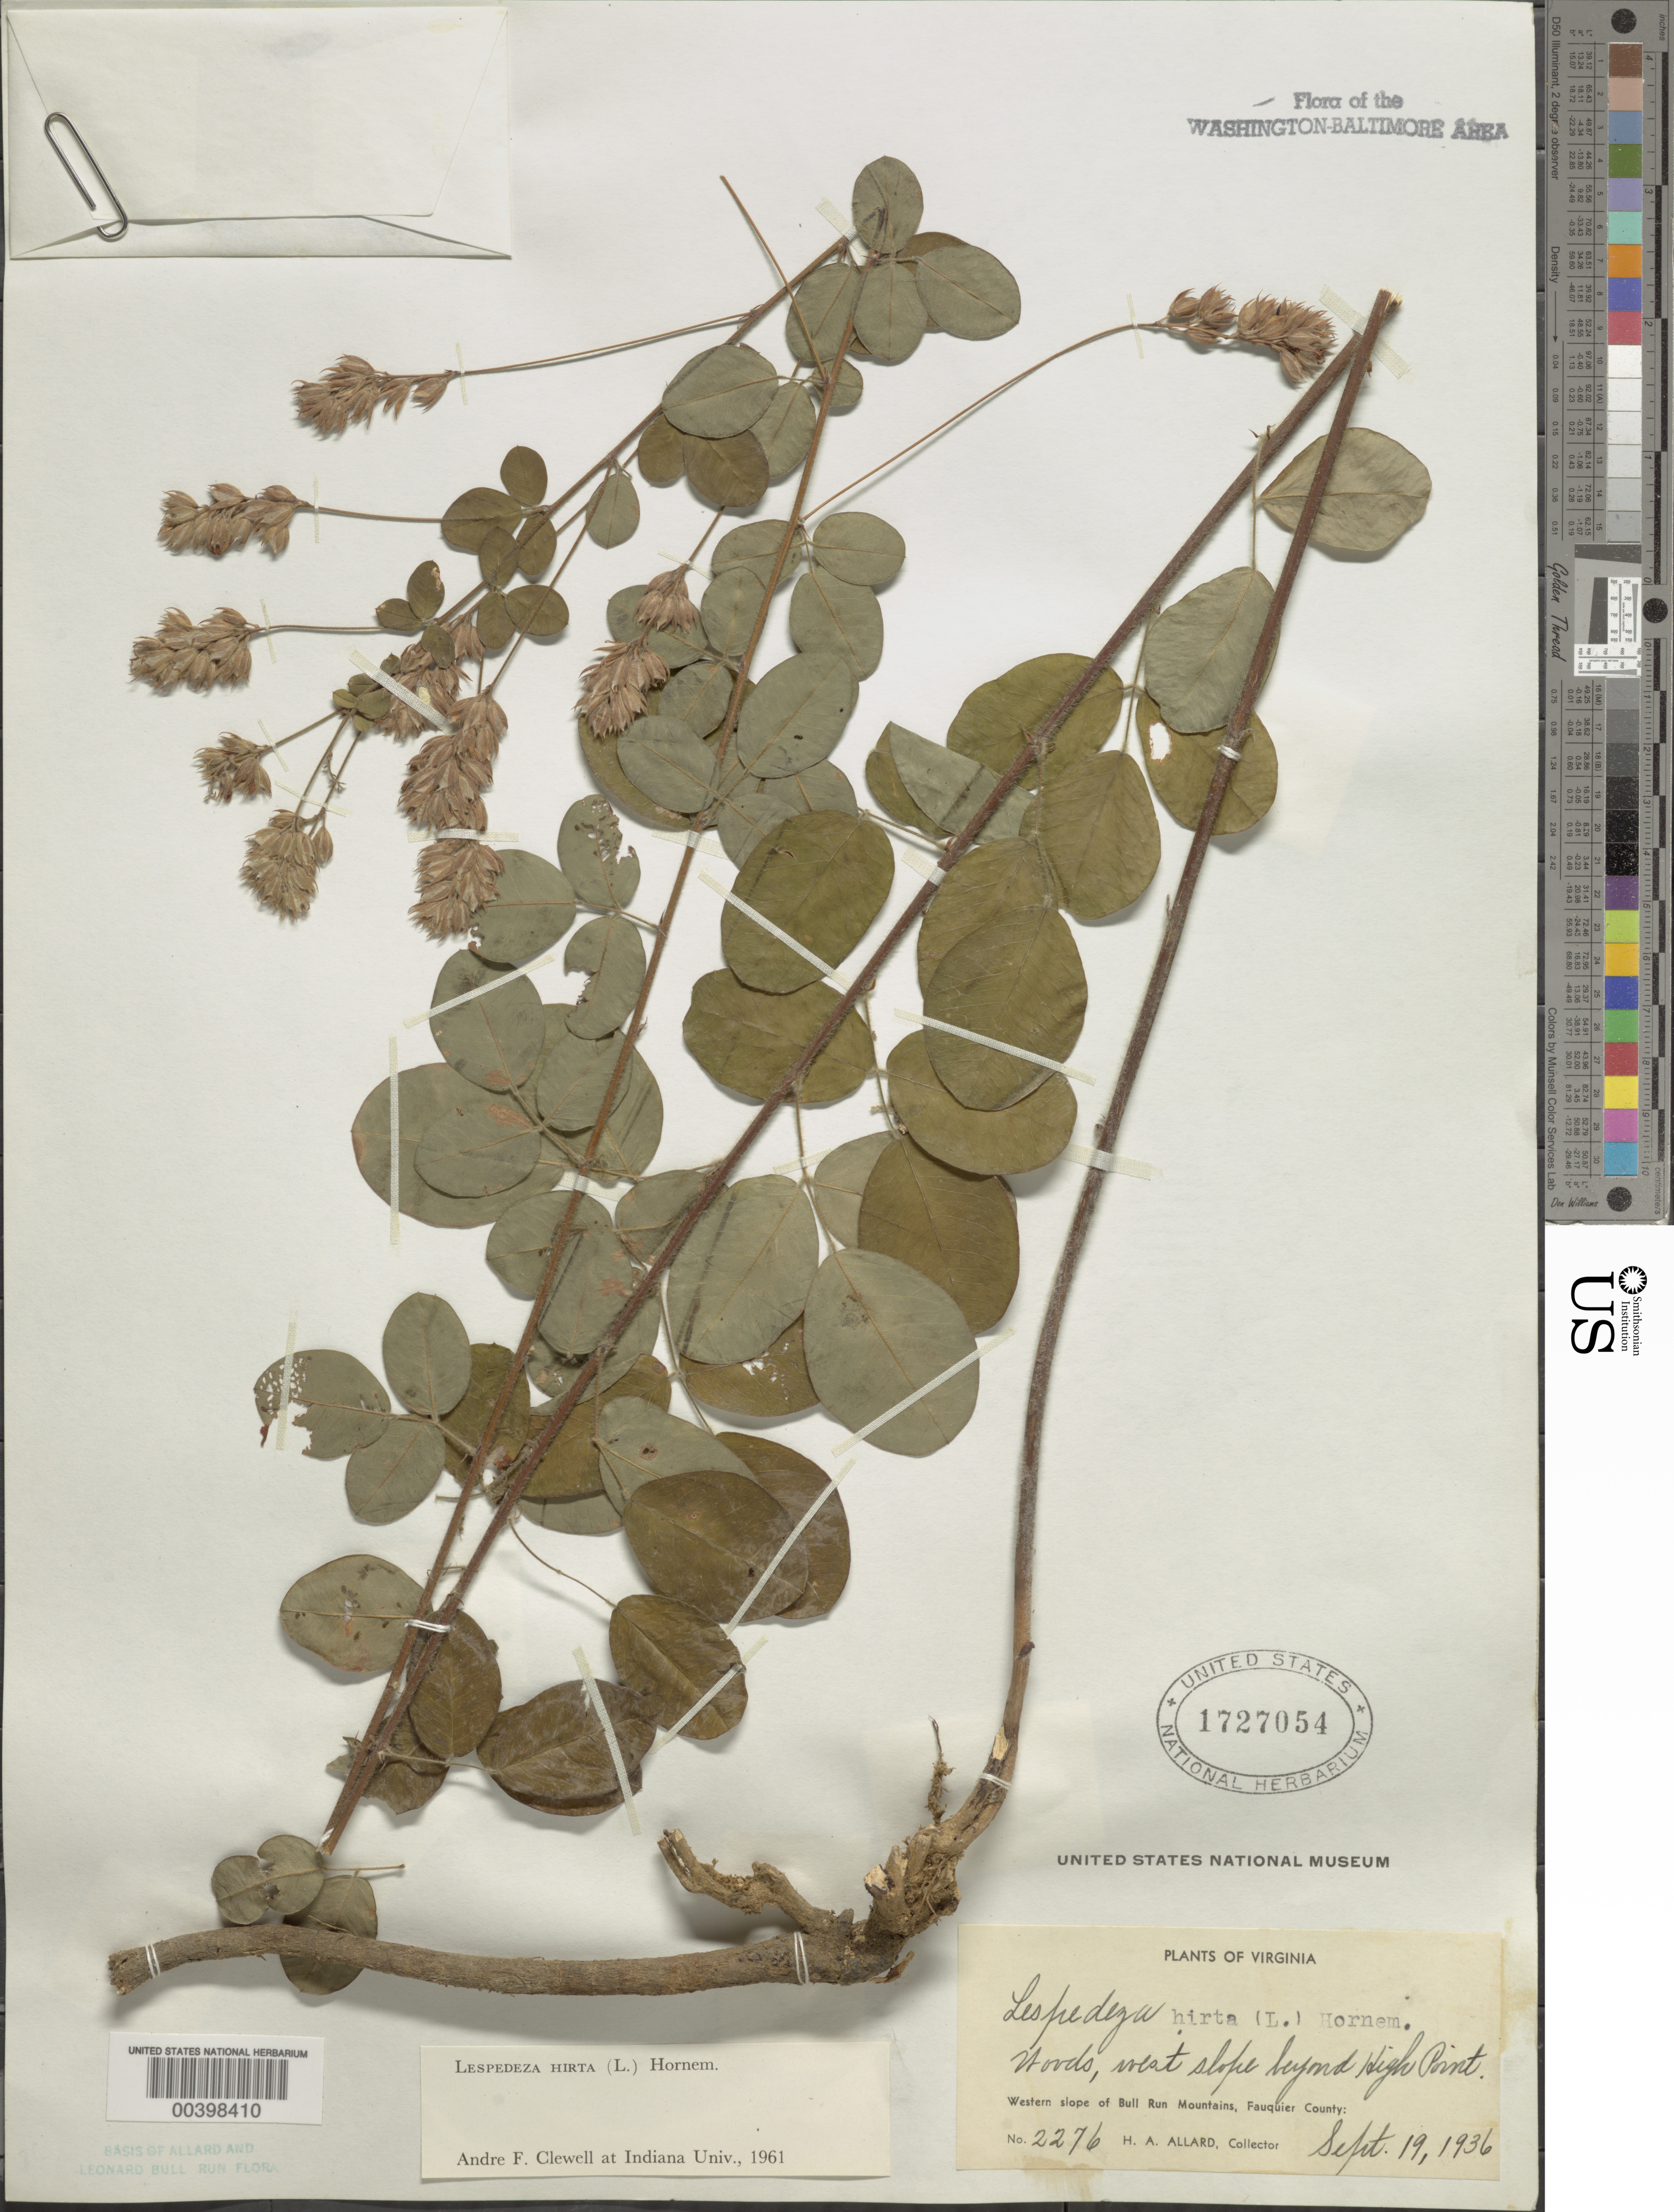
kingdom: Plantae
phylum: Tracheophyta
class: Magnoliopsida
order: Fabales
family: Fabaceae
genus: Lespedeza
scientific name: Lespedeza hirta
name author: (L.) Hornem.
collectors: H. A. Allard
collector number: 2276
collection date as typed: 19 Sep 1936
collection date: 1936-09-19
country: United States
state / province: Virginia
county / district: Fauquier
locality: High Point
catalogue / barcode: US 1727054